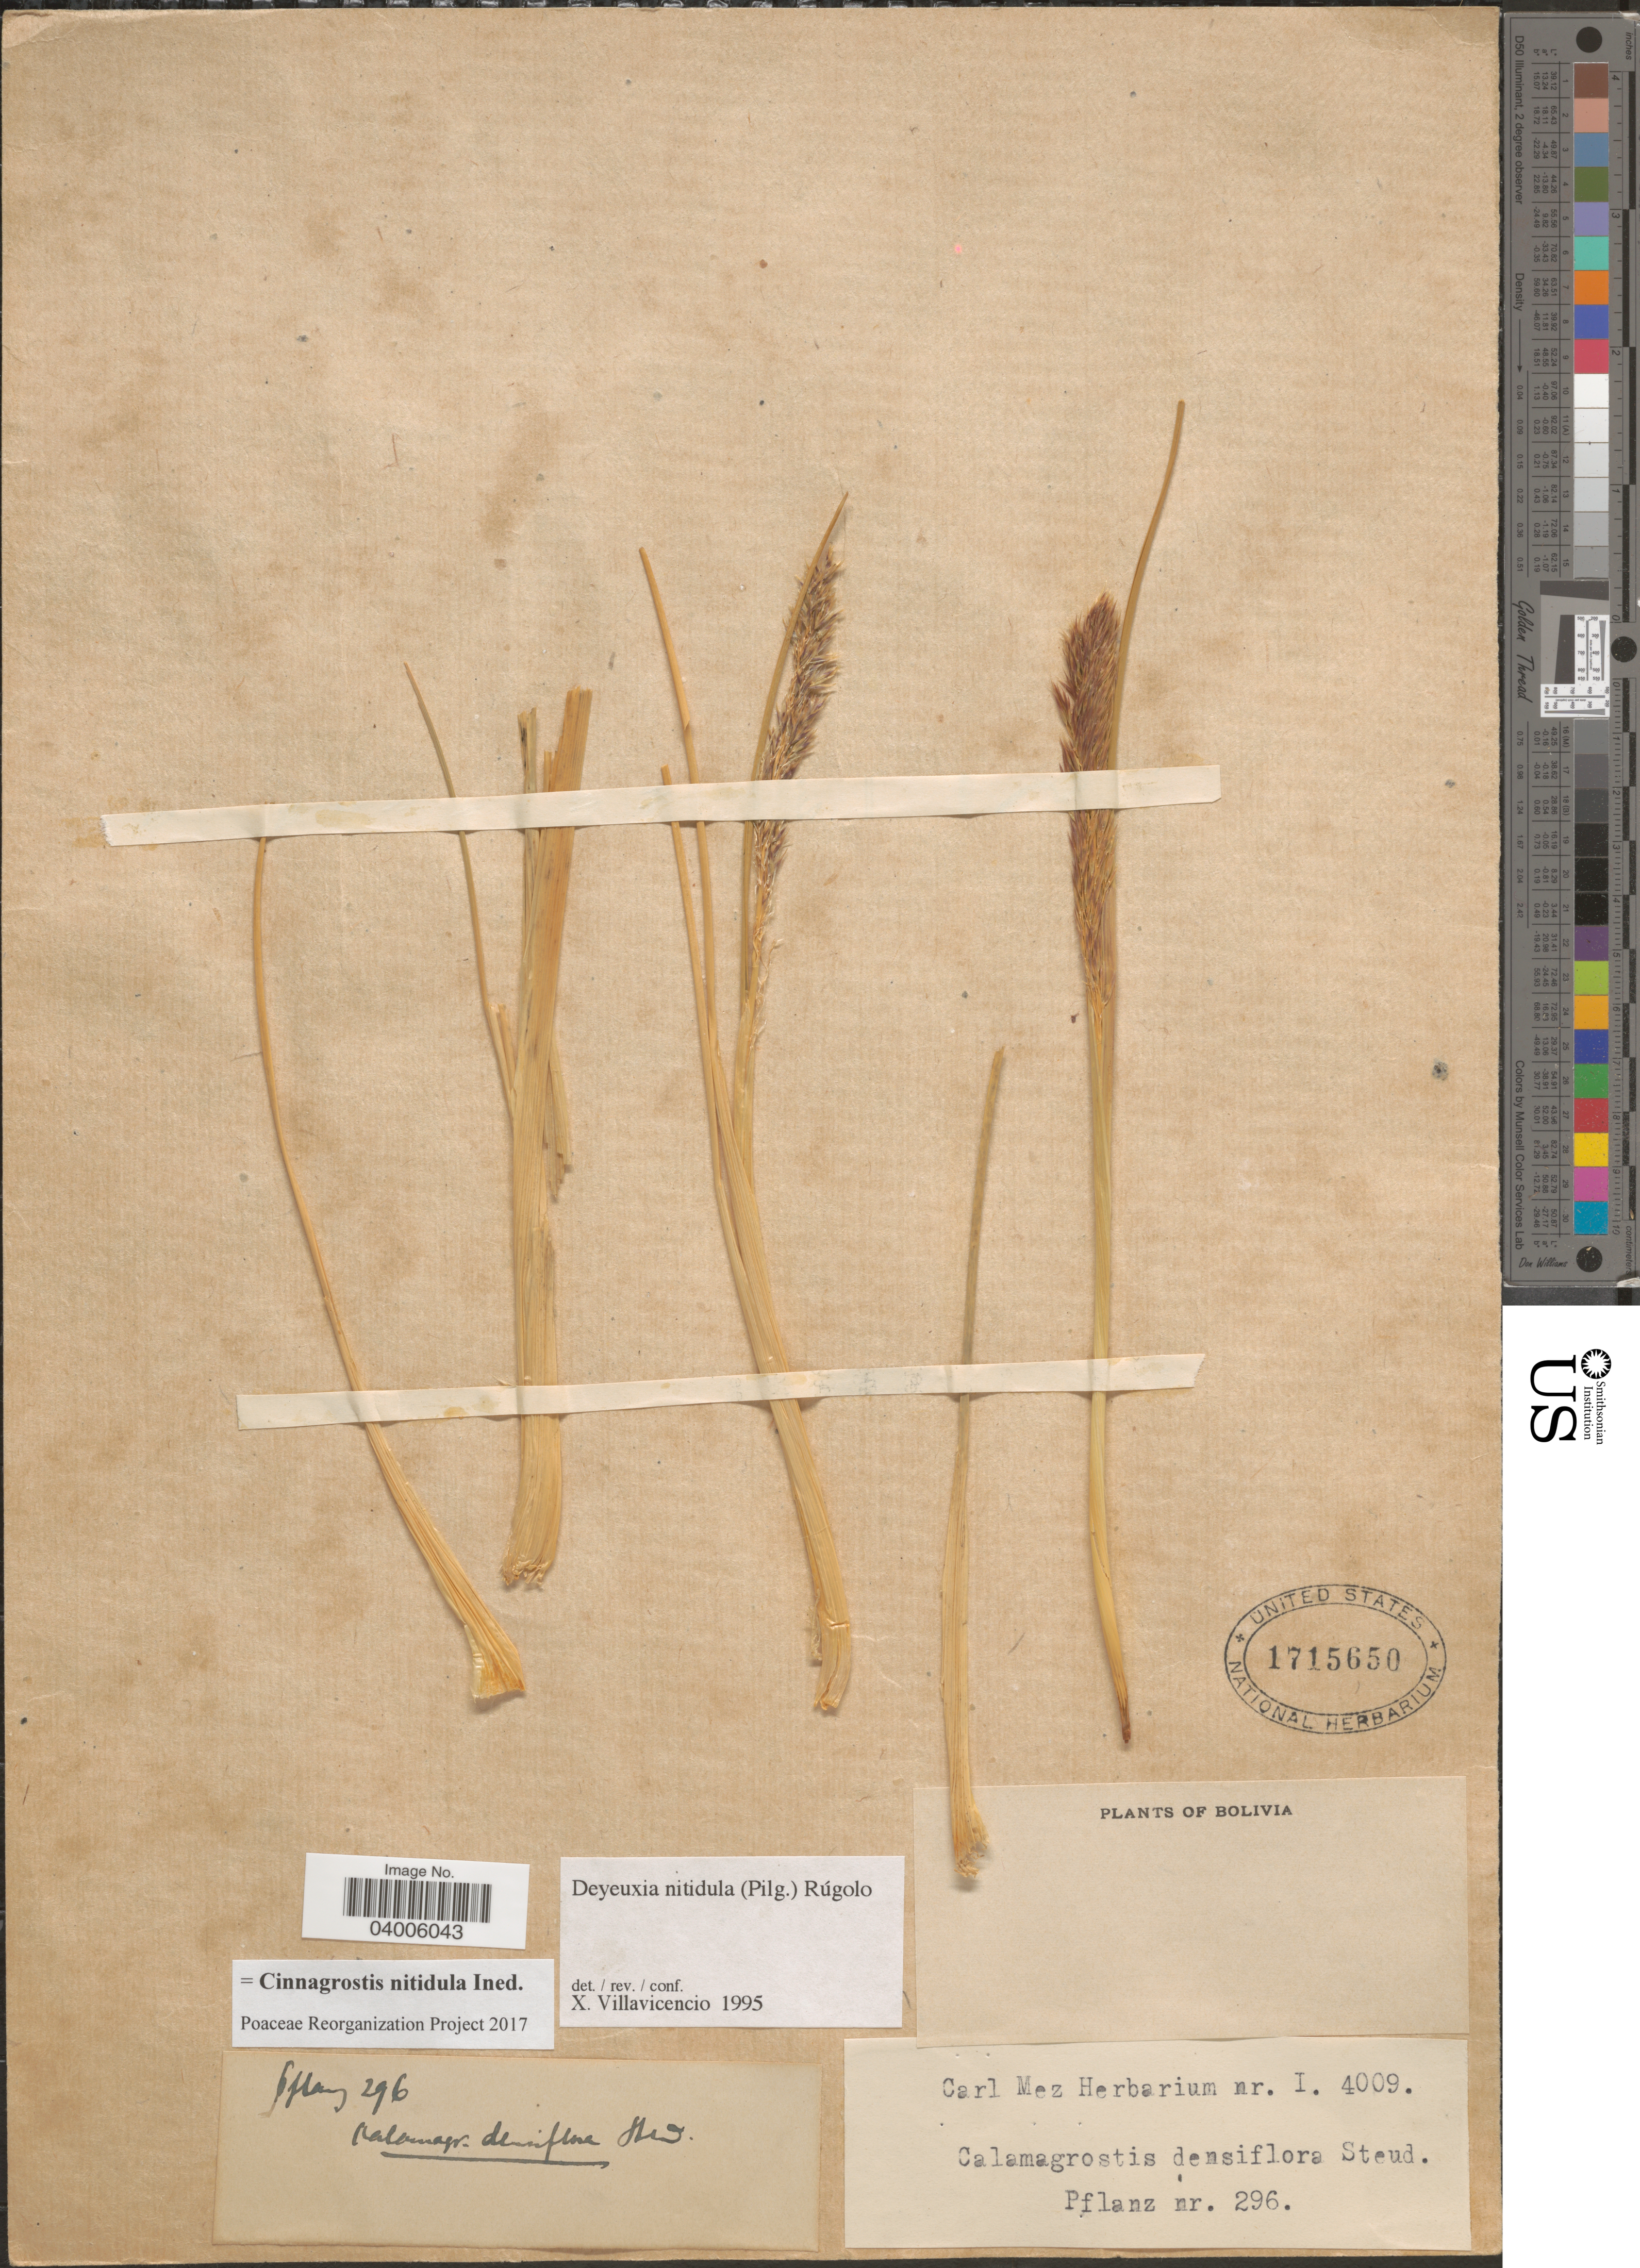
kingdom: Plantae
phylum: Tracheophyta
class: Liliopsida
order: Poales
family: Poaceae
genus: Cinnagrostis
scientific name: Cinnagrostis nitidula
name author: (Wedd.) P.M. Peterson et al.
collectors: -. Pflanz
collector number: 296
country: Bolivia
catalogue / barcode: US 1715650